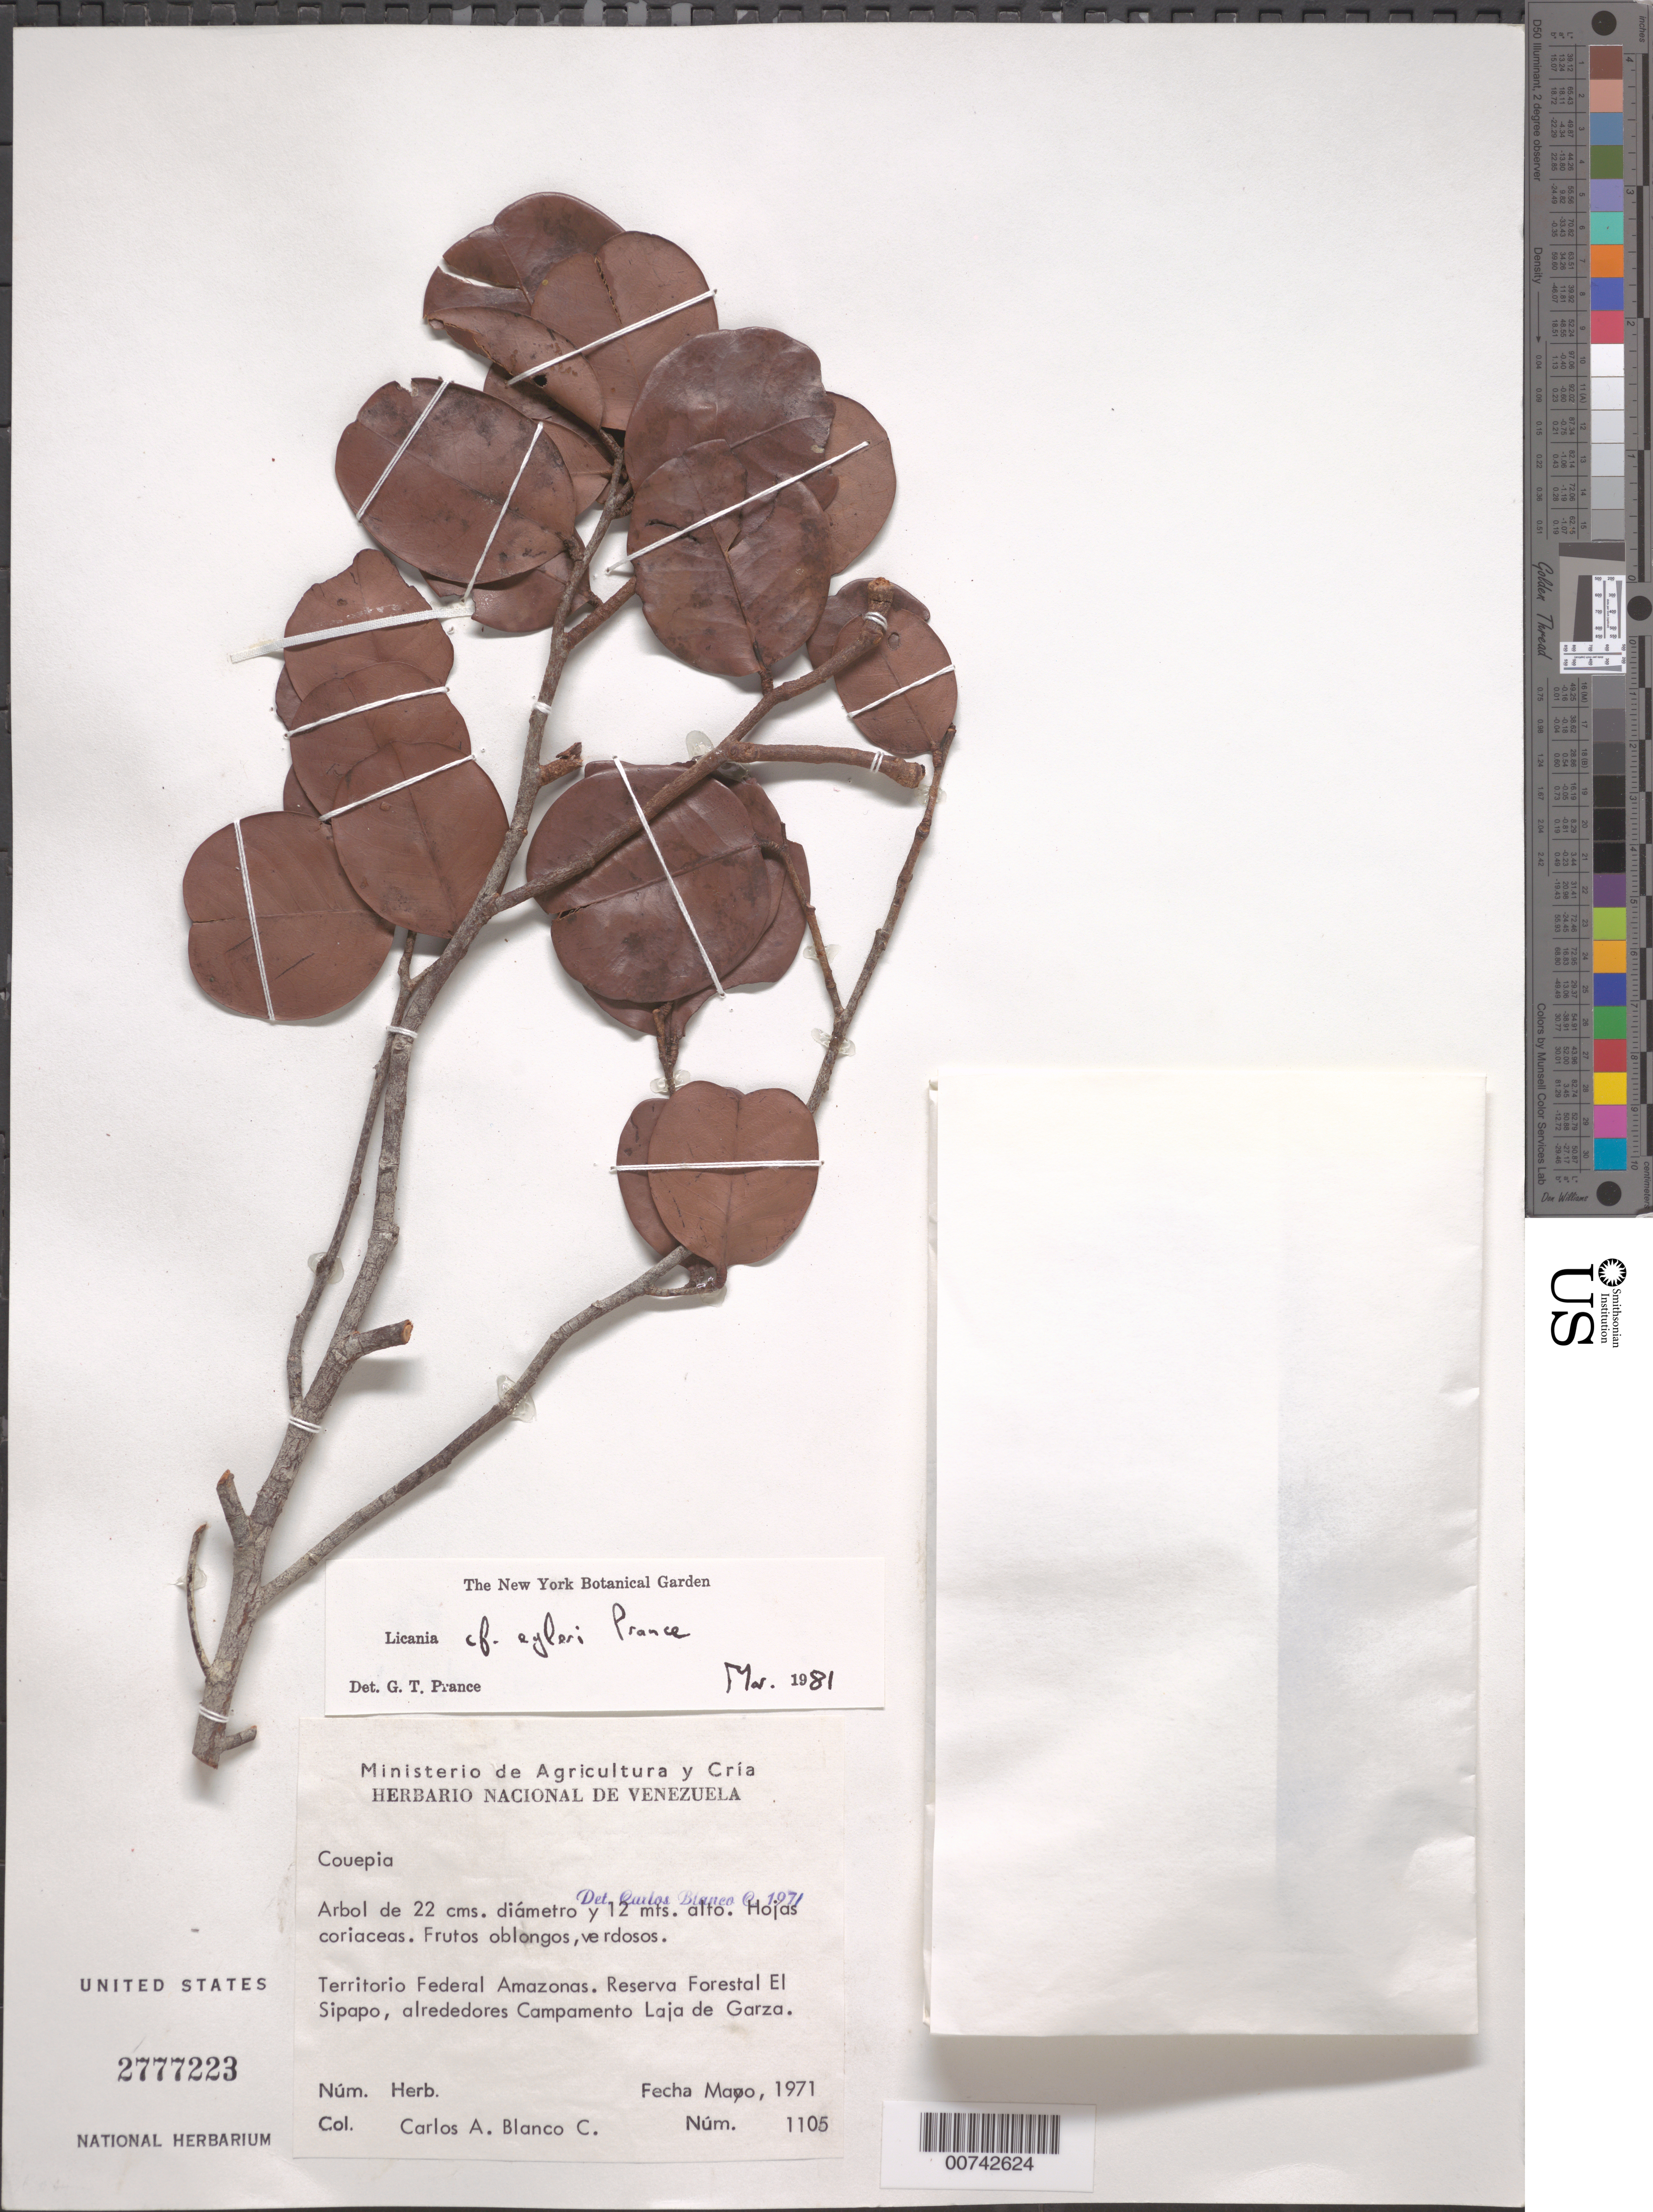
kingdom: Plantae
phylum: Tracheophyta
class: Magnoliopsida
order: Malpighiales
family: Chrysobalanaceae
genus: Moquilea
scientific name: Moquilea egleri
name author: (Prance) Sothers & Prance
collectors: C. A. Blanco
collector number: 1105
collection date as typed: May-71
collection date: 1971-05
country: Venezuela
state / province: Amazonas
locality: Reserva Forestal El Sipapo, alrededores Campamento Laja de Garza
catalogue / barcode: US 2777223